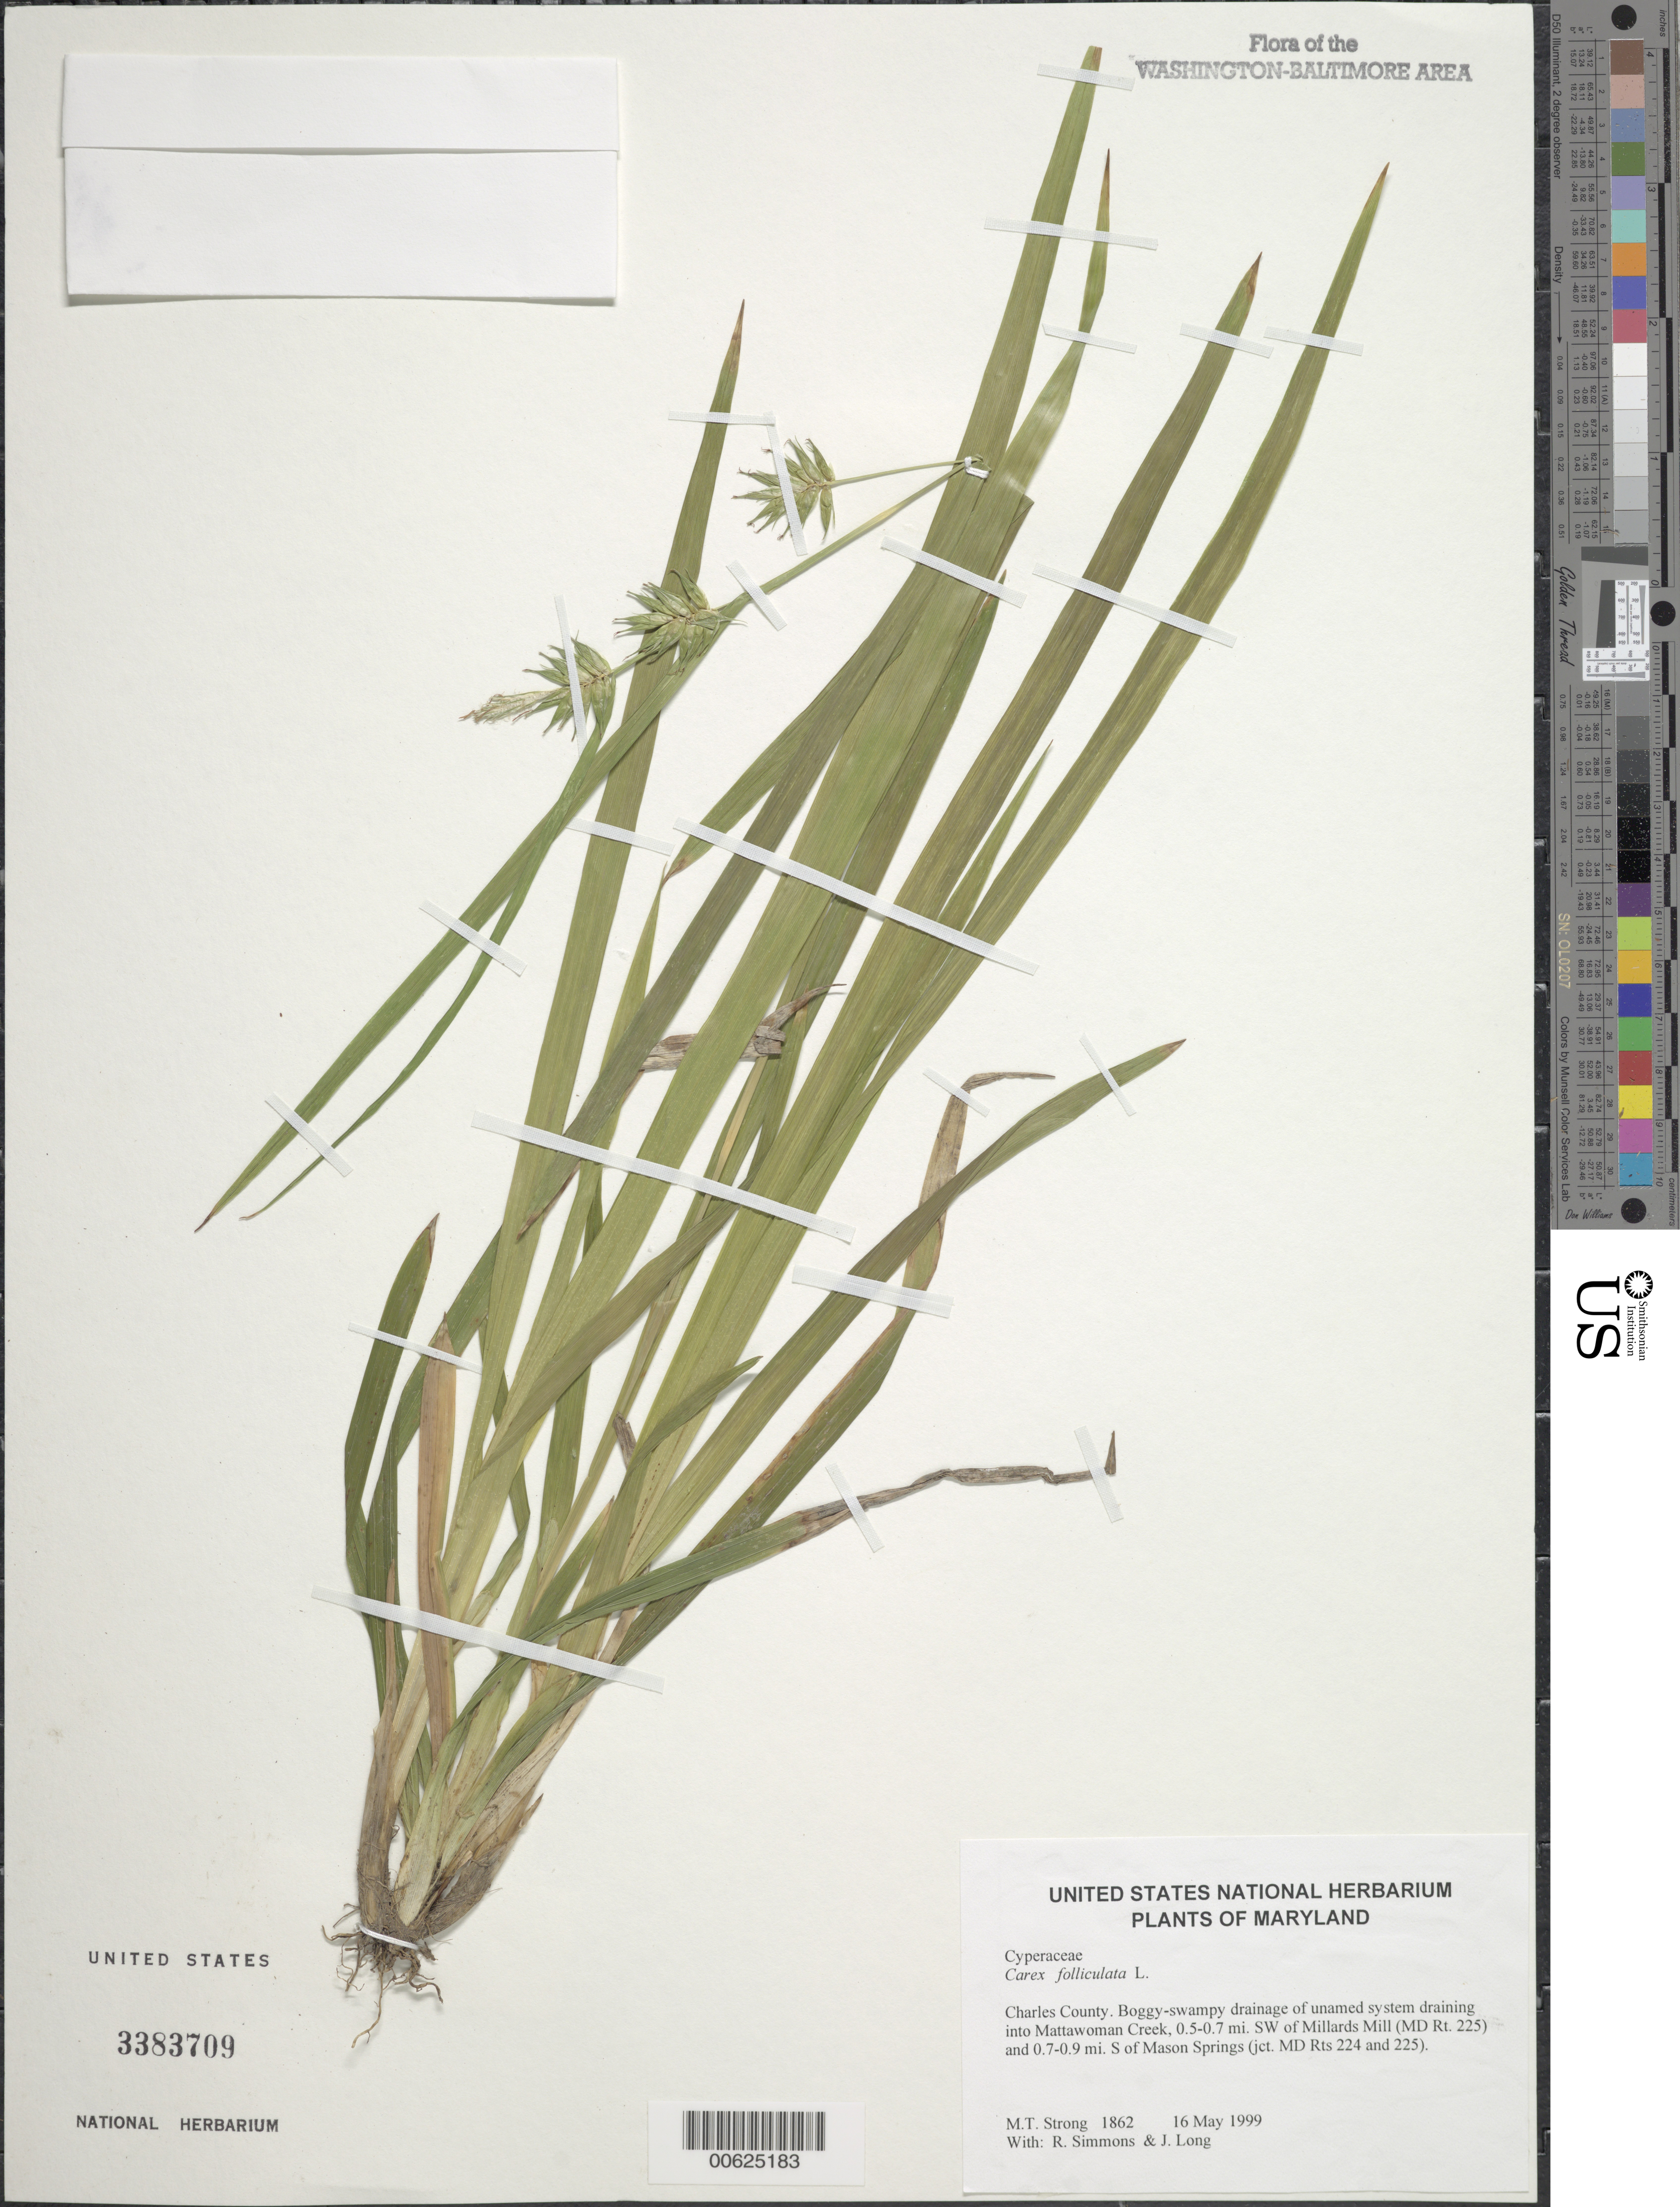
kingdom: Plantae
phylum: Tracheophyta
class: Liliopsida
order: Poales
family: Cyperaceae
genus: Carex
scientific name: Carex folliculata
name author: L.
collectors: M. T. Strong, R. Simmons & J. Long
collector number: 1862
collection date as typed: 16 May 1999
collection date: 1999-05-16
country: United States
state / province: Maryland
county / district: Charles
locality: Boggy-swampy drainage of unamed system draining into Mattawoman Creek, 0.5-0.7 mi. SW of Millards Mill (MD Rt. 225) and 0.7-0.9 mi. S of Mason Springs (jct. MD Rts 224 and 225).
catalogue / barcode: US 3383709